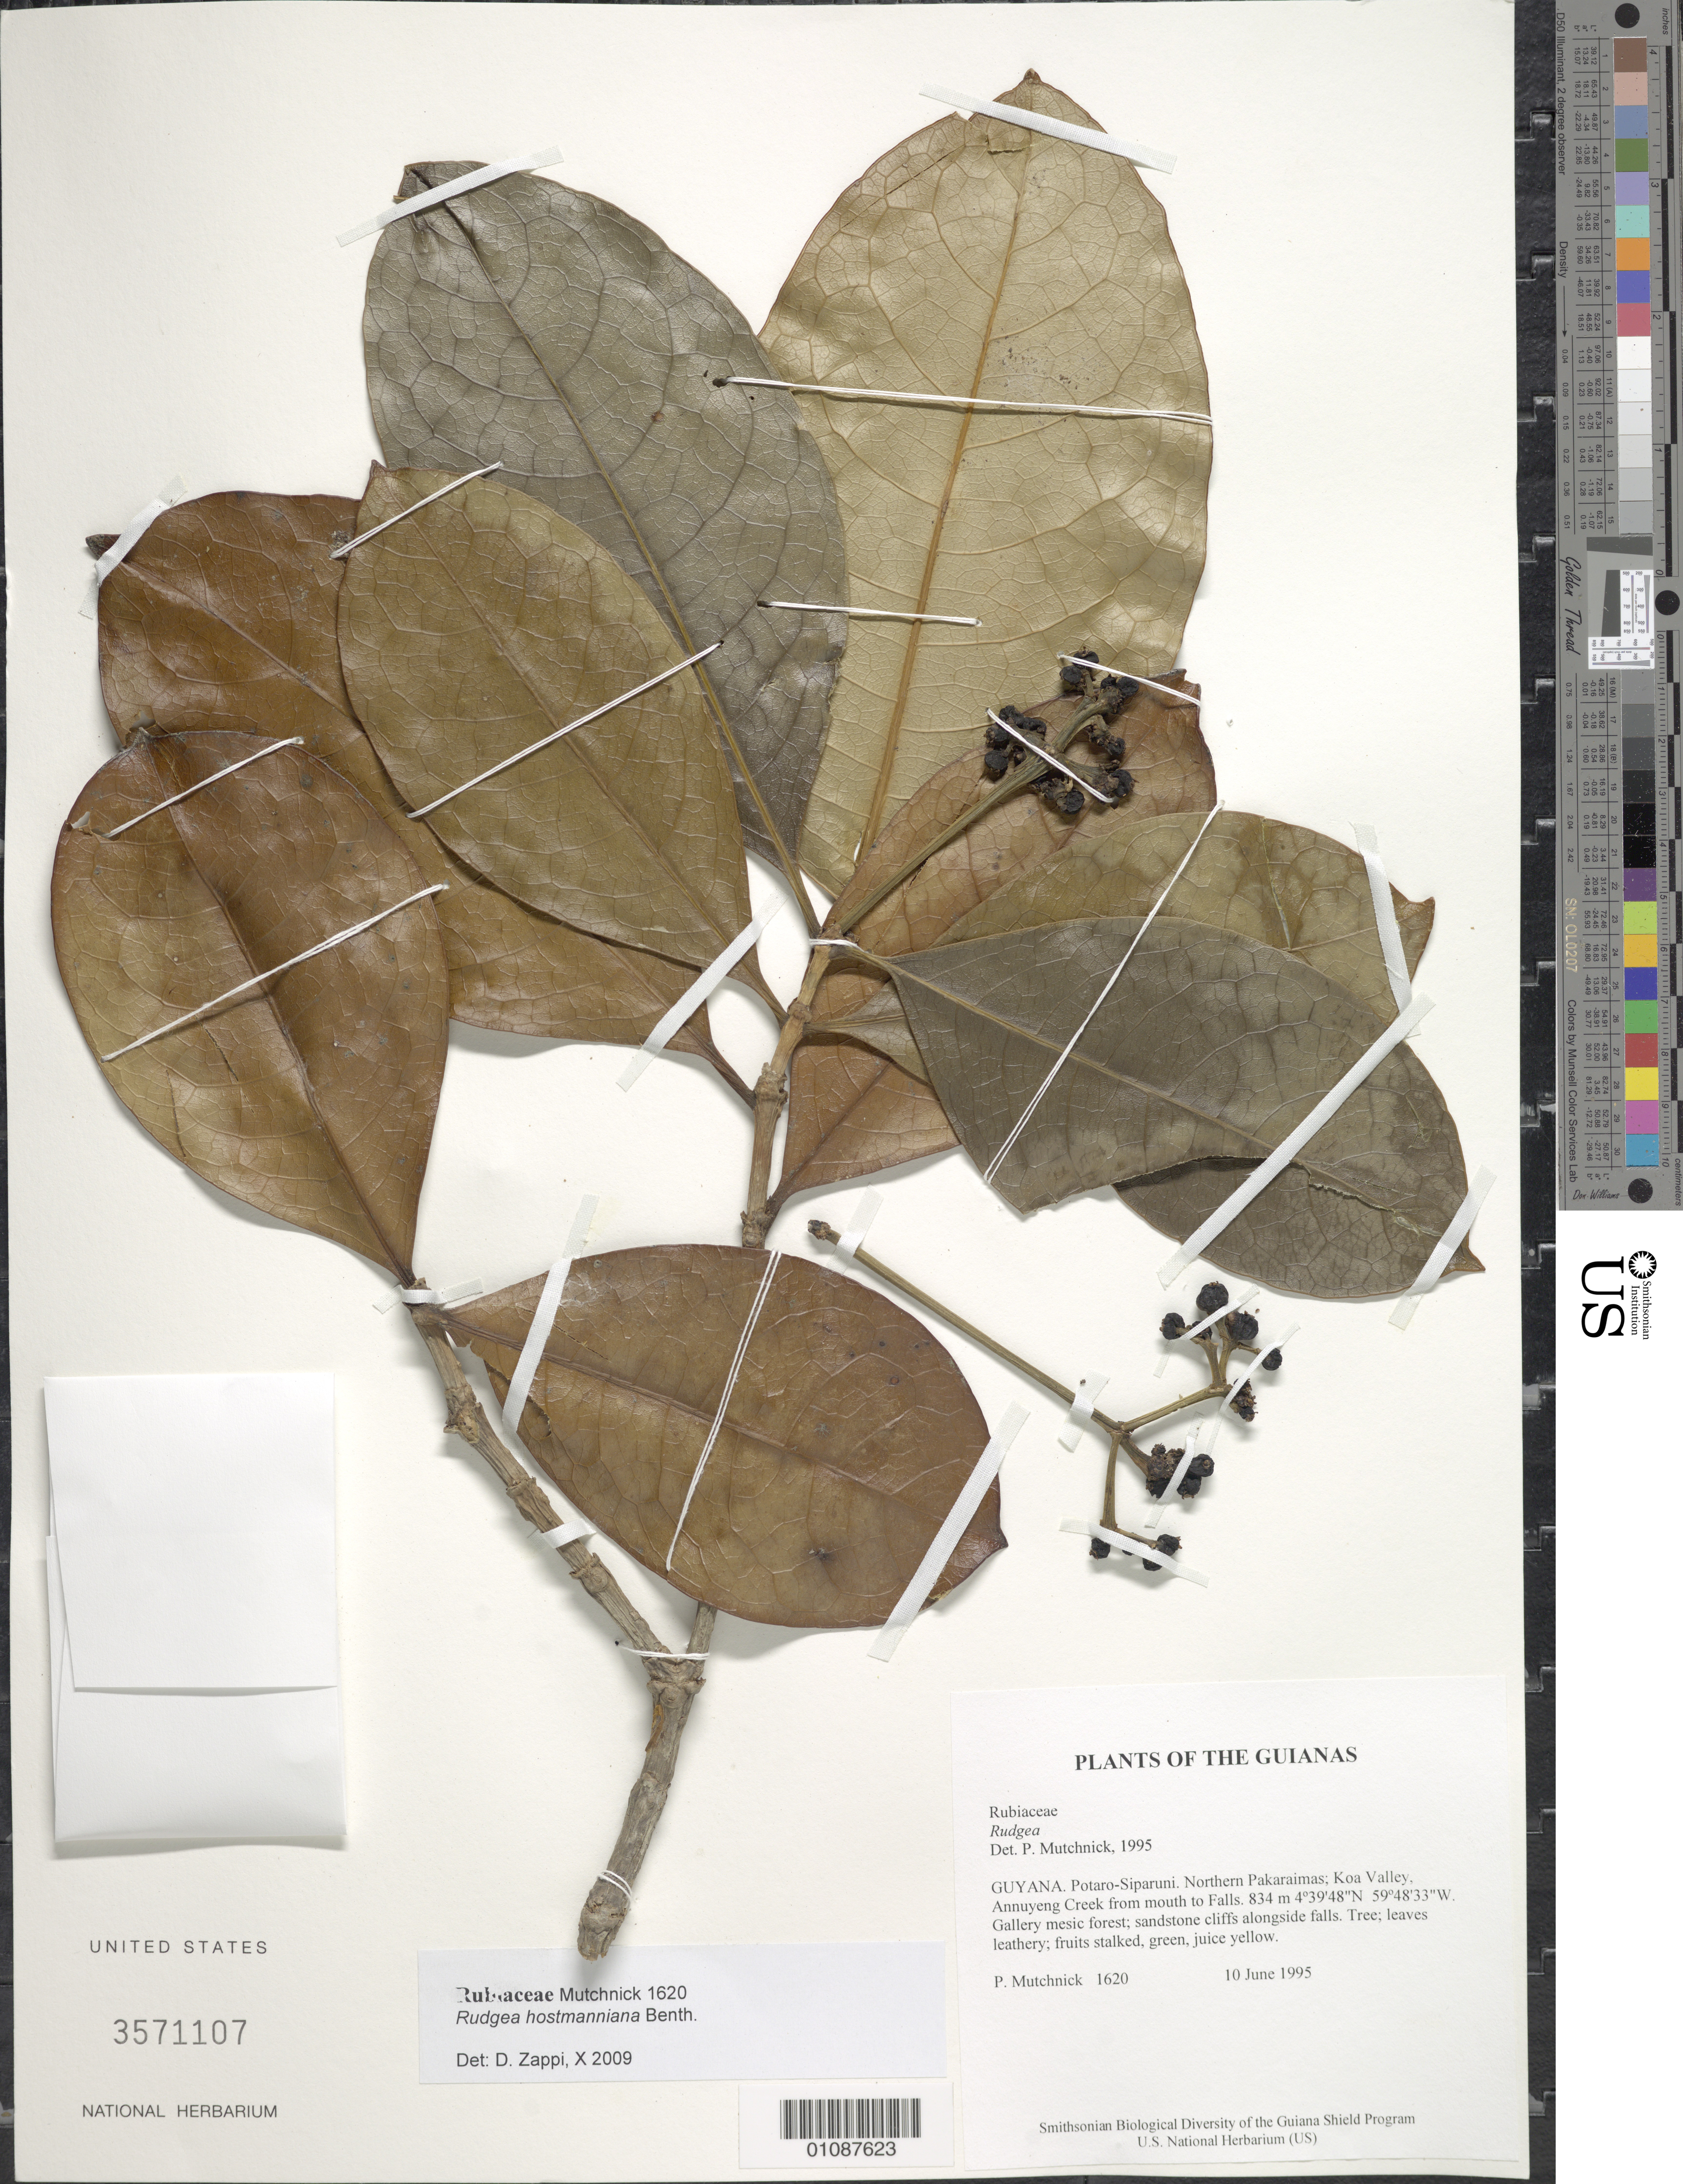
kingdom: Plantae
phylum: Tracheophyta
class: Magnoliopsida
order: Gentianales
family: Rubiaceae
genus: Rudgea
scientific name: Rudgea hostmanniana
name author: Benth.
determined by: Zappi, Daniela C.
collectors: P. Mutchnick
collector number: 1620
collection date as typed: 10 June 1995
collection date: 1995-06-10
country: Guyana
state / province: Potaro-Siparuni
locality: Northern Pakaraimas; Koa Valley, Annuyeng Creek from mouth to Falls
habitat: Gallery mesic forest; sandstone cliffs alongside falls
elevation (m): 834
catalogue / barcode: US 3571107